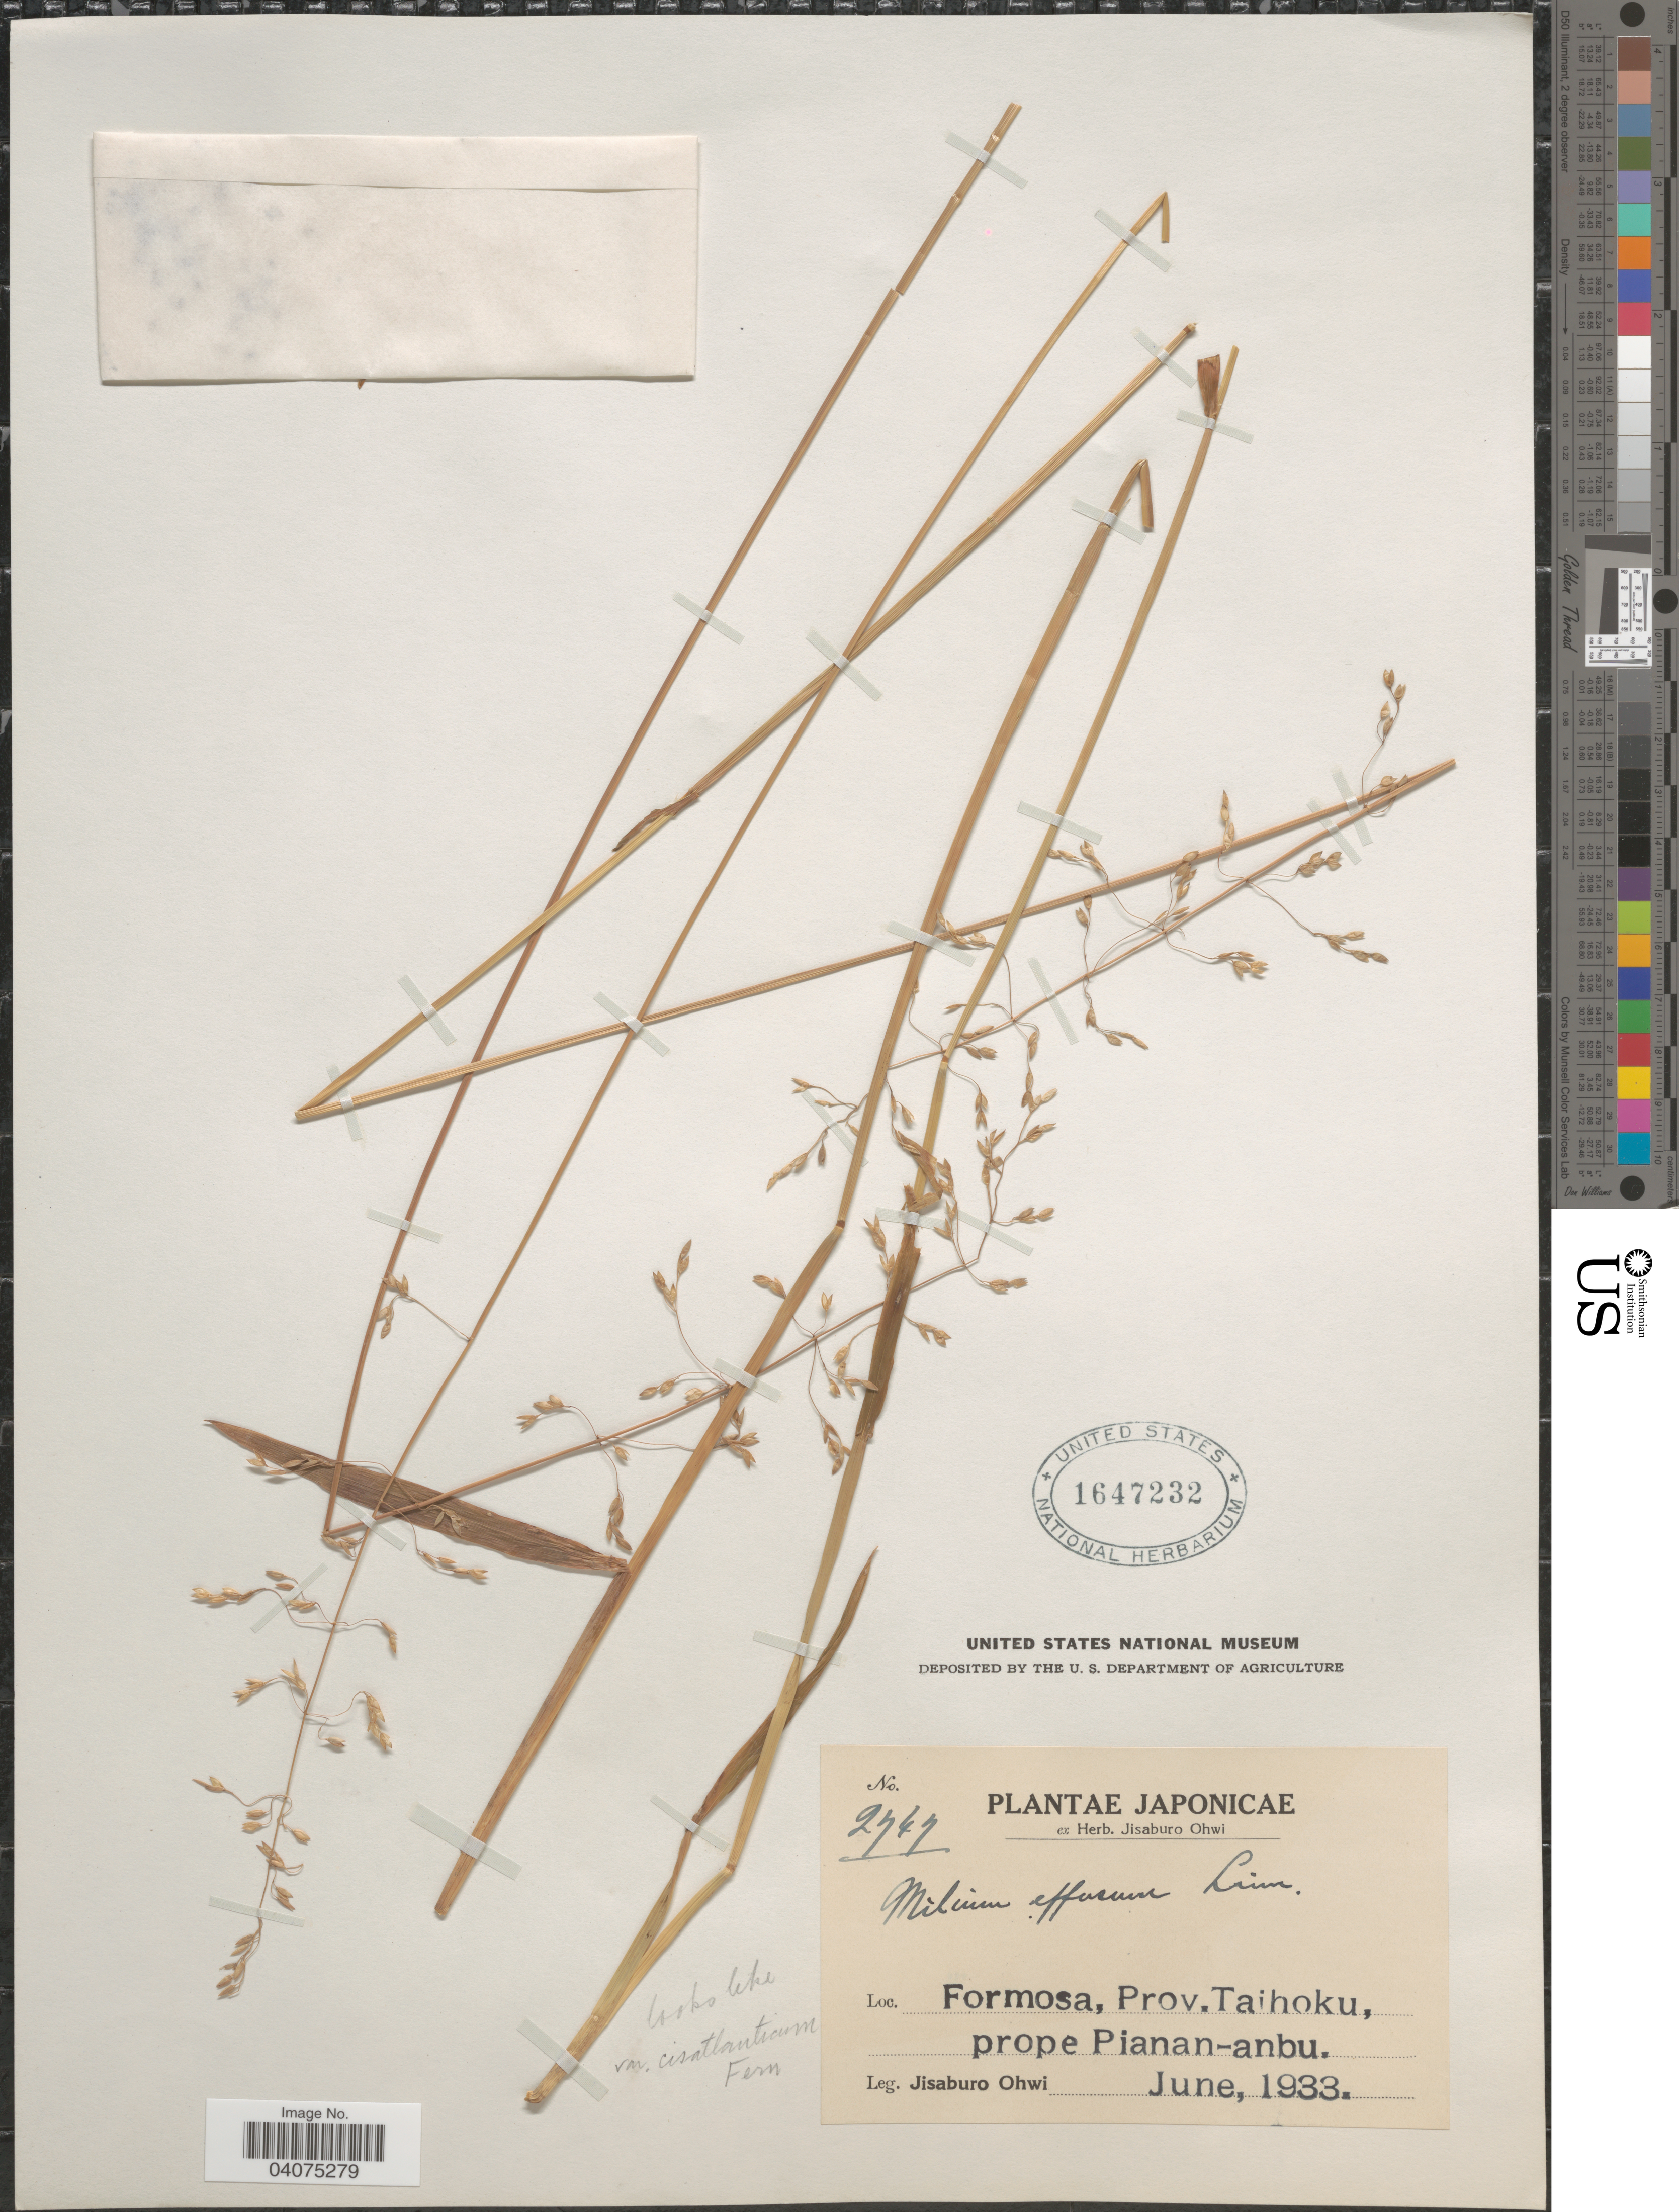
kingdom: Plantae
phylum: Tracheophyta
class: Liliopsida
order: Poales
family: Poaceae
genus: Milium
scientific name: Milium effusum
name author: L.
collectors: J. Ohwi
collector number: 2747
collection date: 1933-06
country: Japan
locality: Formosa, Prov. Taihoku, prope Pianan-anbu.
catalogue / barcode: US 1647232